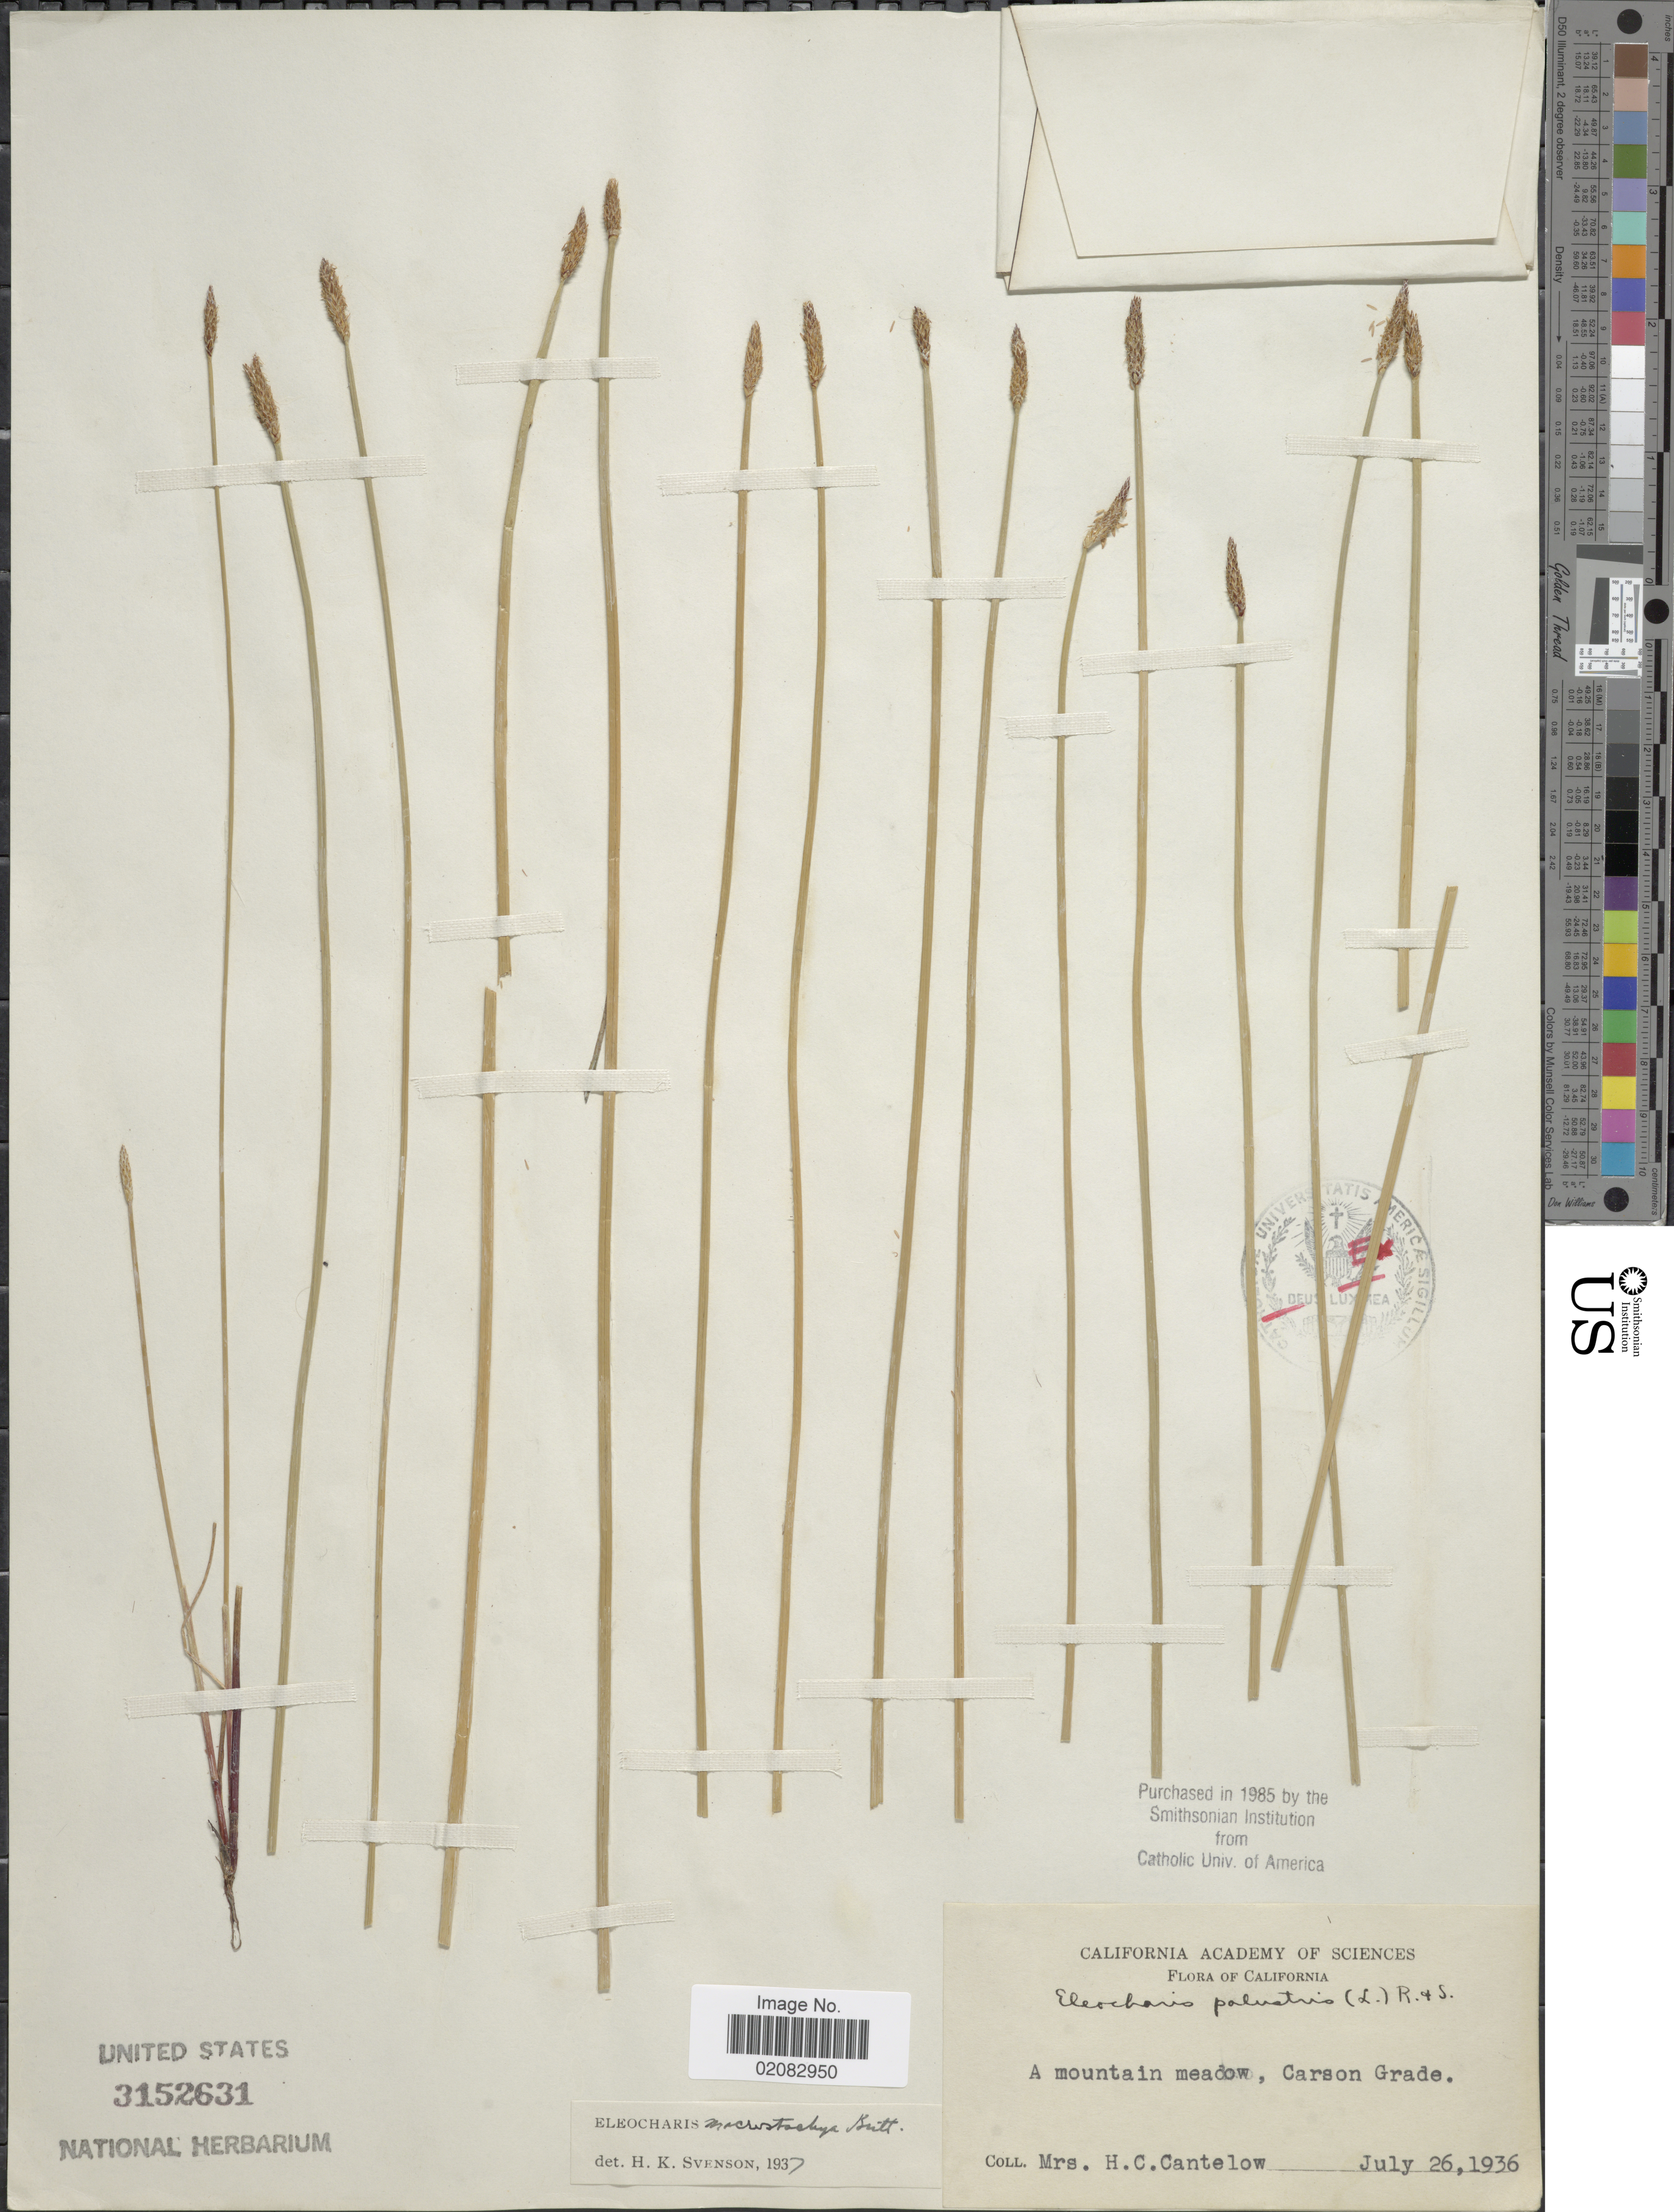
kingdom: Plantae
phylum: Tracheophyta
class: Liliopsida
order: Poales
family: Cyperaceae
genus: Eleocharis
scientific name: Eleocharis macrostachya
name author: Britton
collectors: H. Cantelow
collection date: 1936-06-26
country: United States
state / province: California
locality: Carson Grade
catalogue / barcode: US 3152631